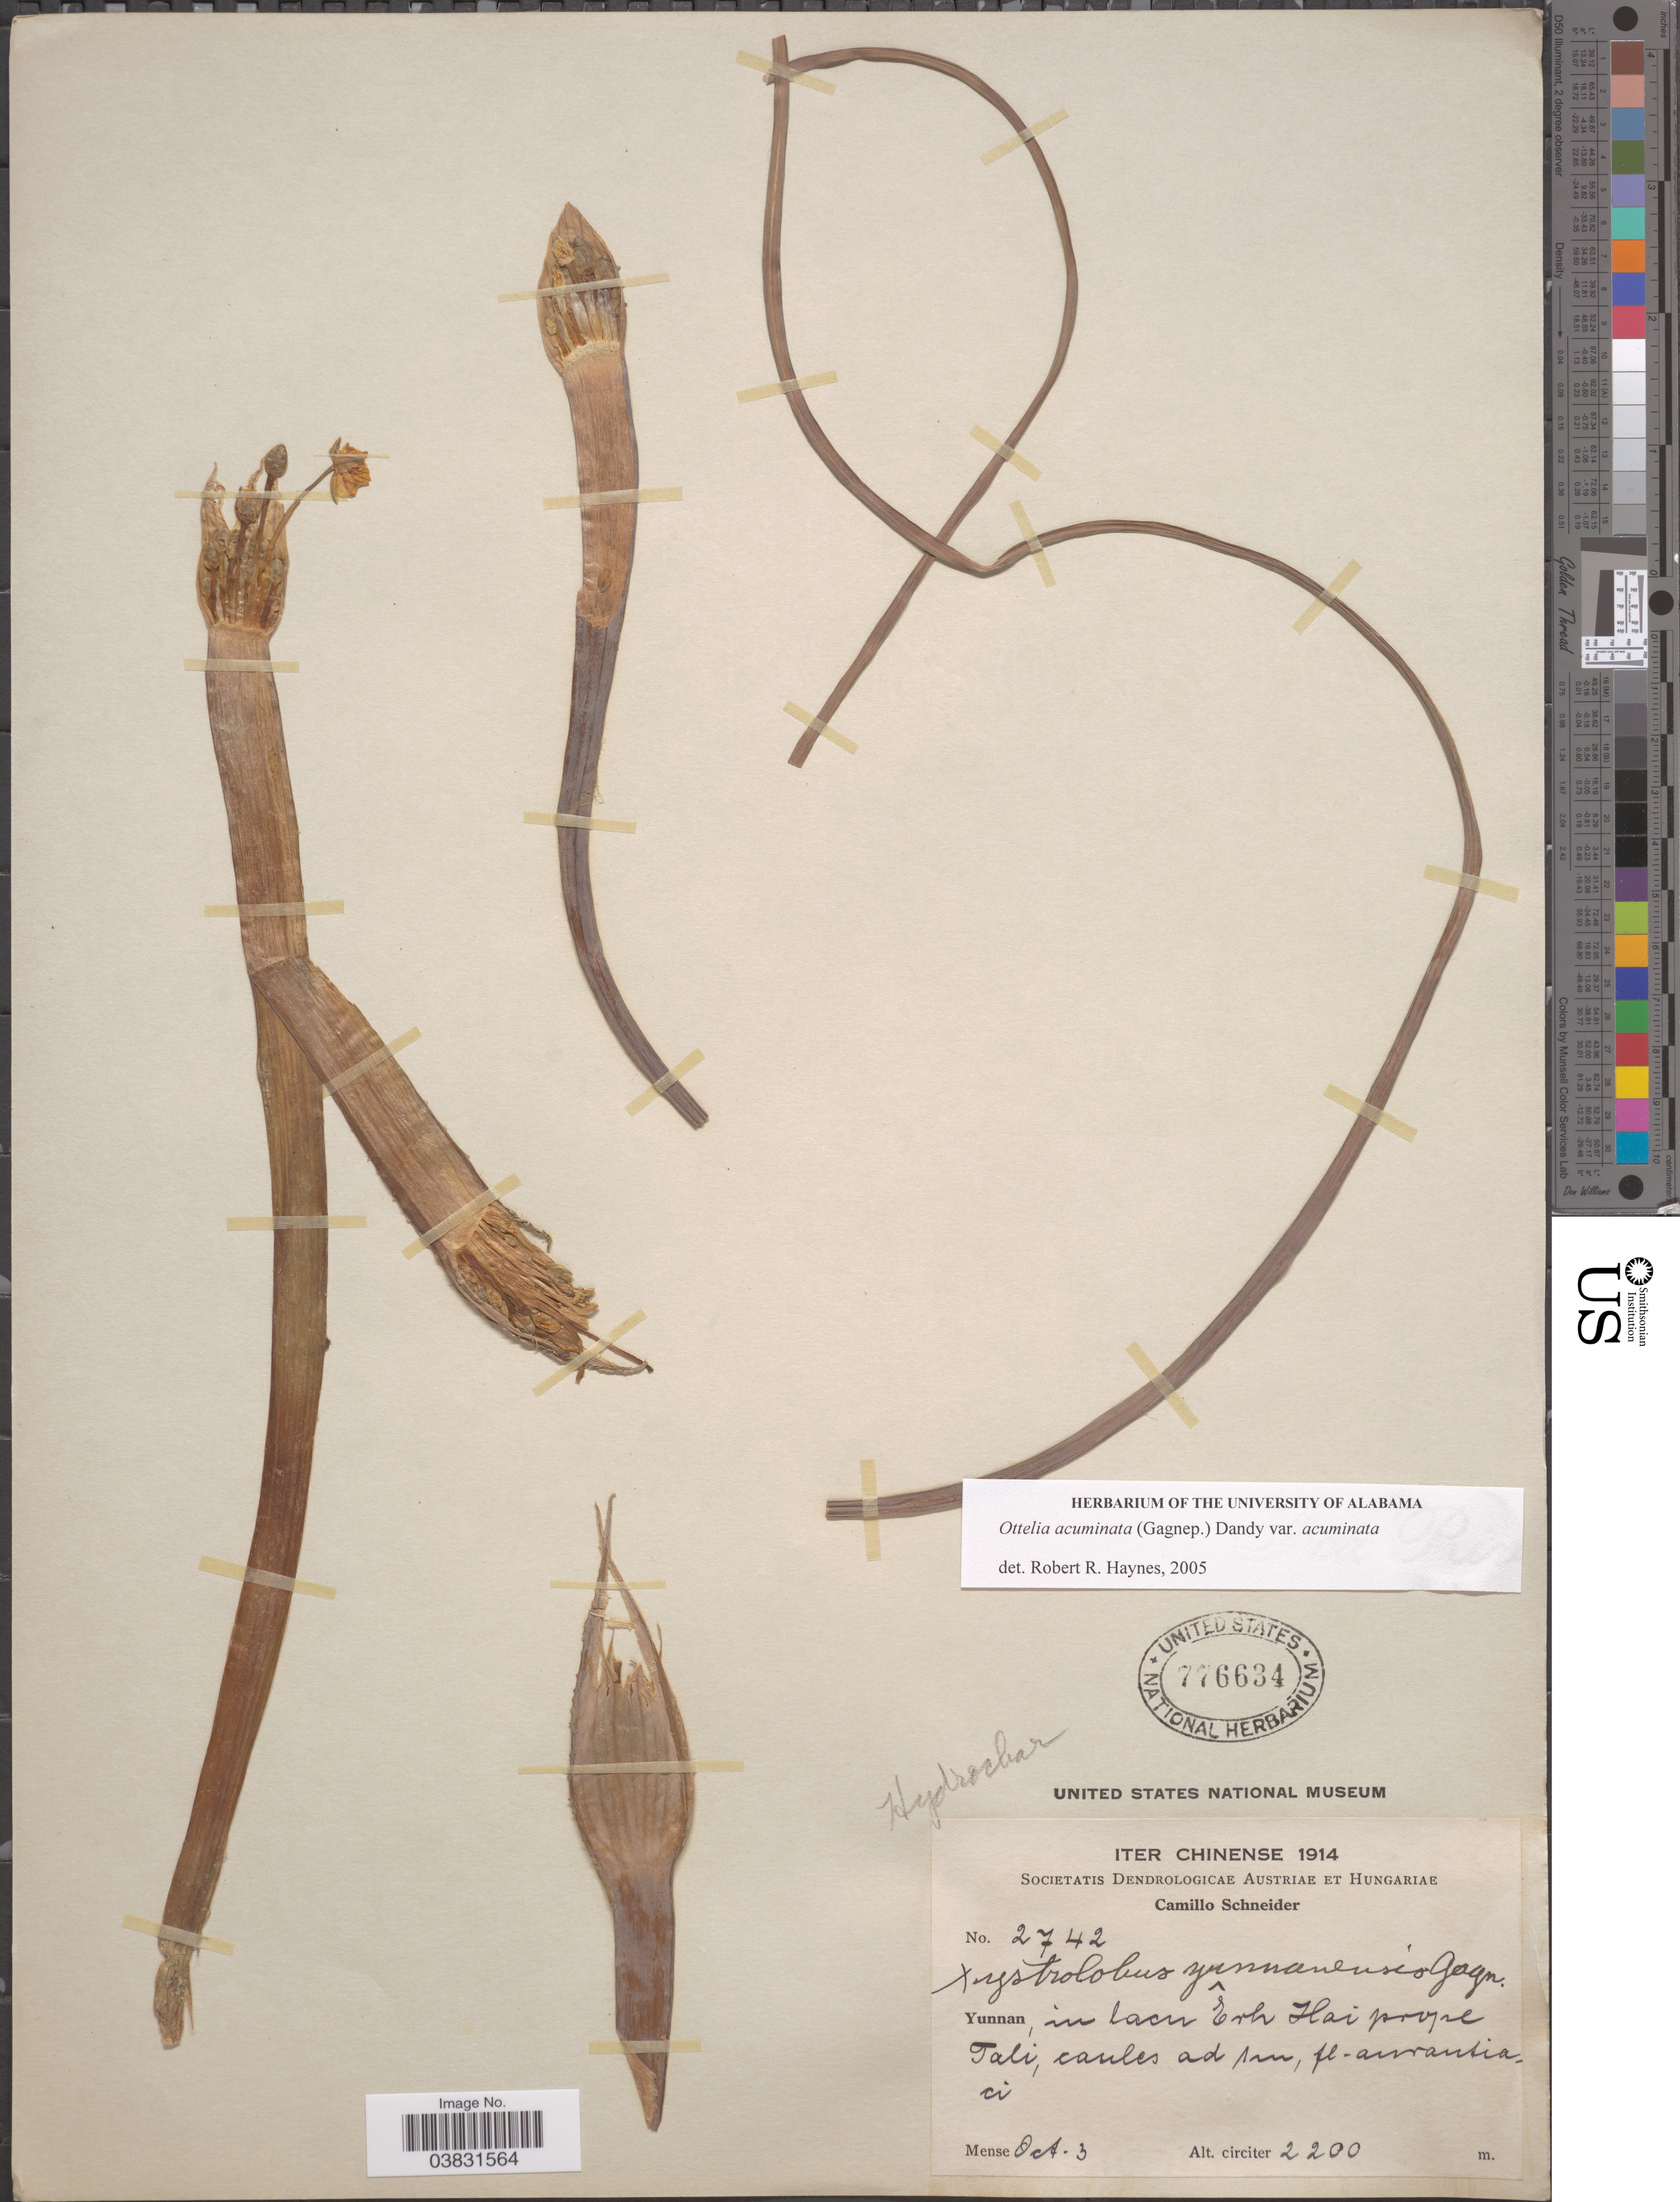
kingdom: Plantae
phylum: Tracheophyta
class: Liliopsida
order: Alismatales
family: Hydrocharitaceae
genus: Ottelia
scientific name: Ottelia acuminata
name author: (Gagnep.) Dandy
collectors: C. K. Schneider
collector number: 2742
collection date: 1914-10-03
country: China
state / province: Yunnan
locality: In lacu êrh Hai prope Tali.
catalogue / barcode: US 776634